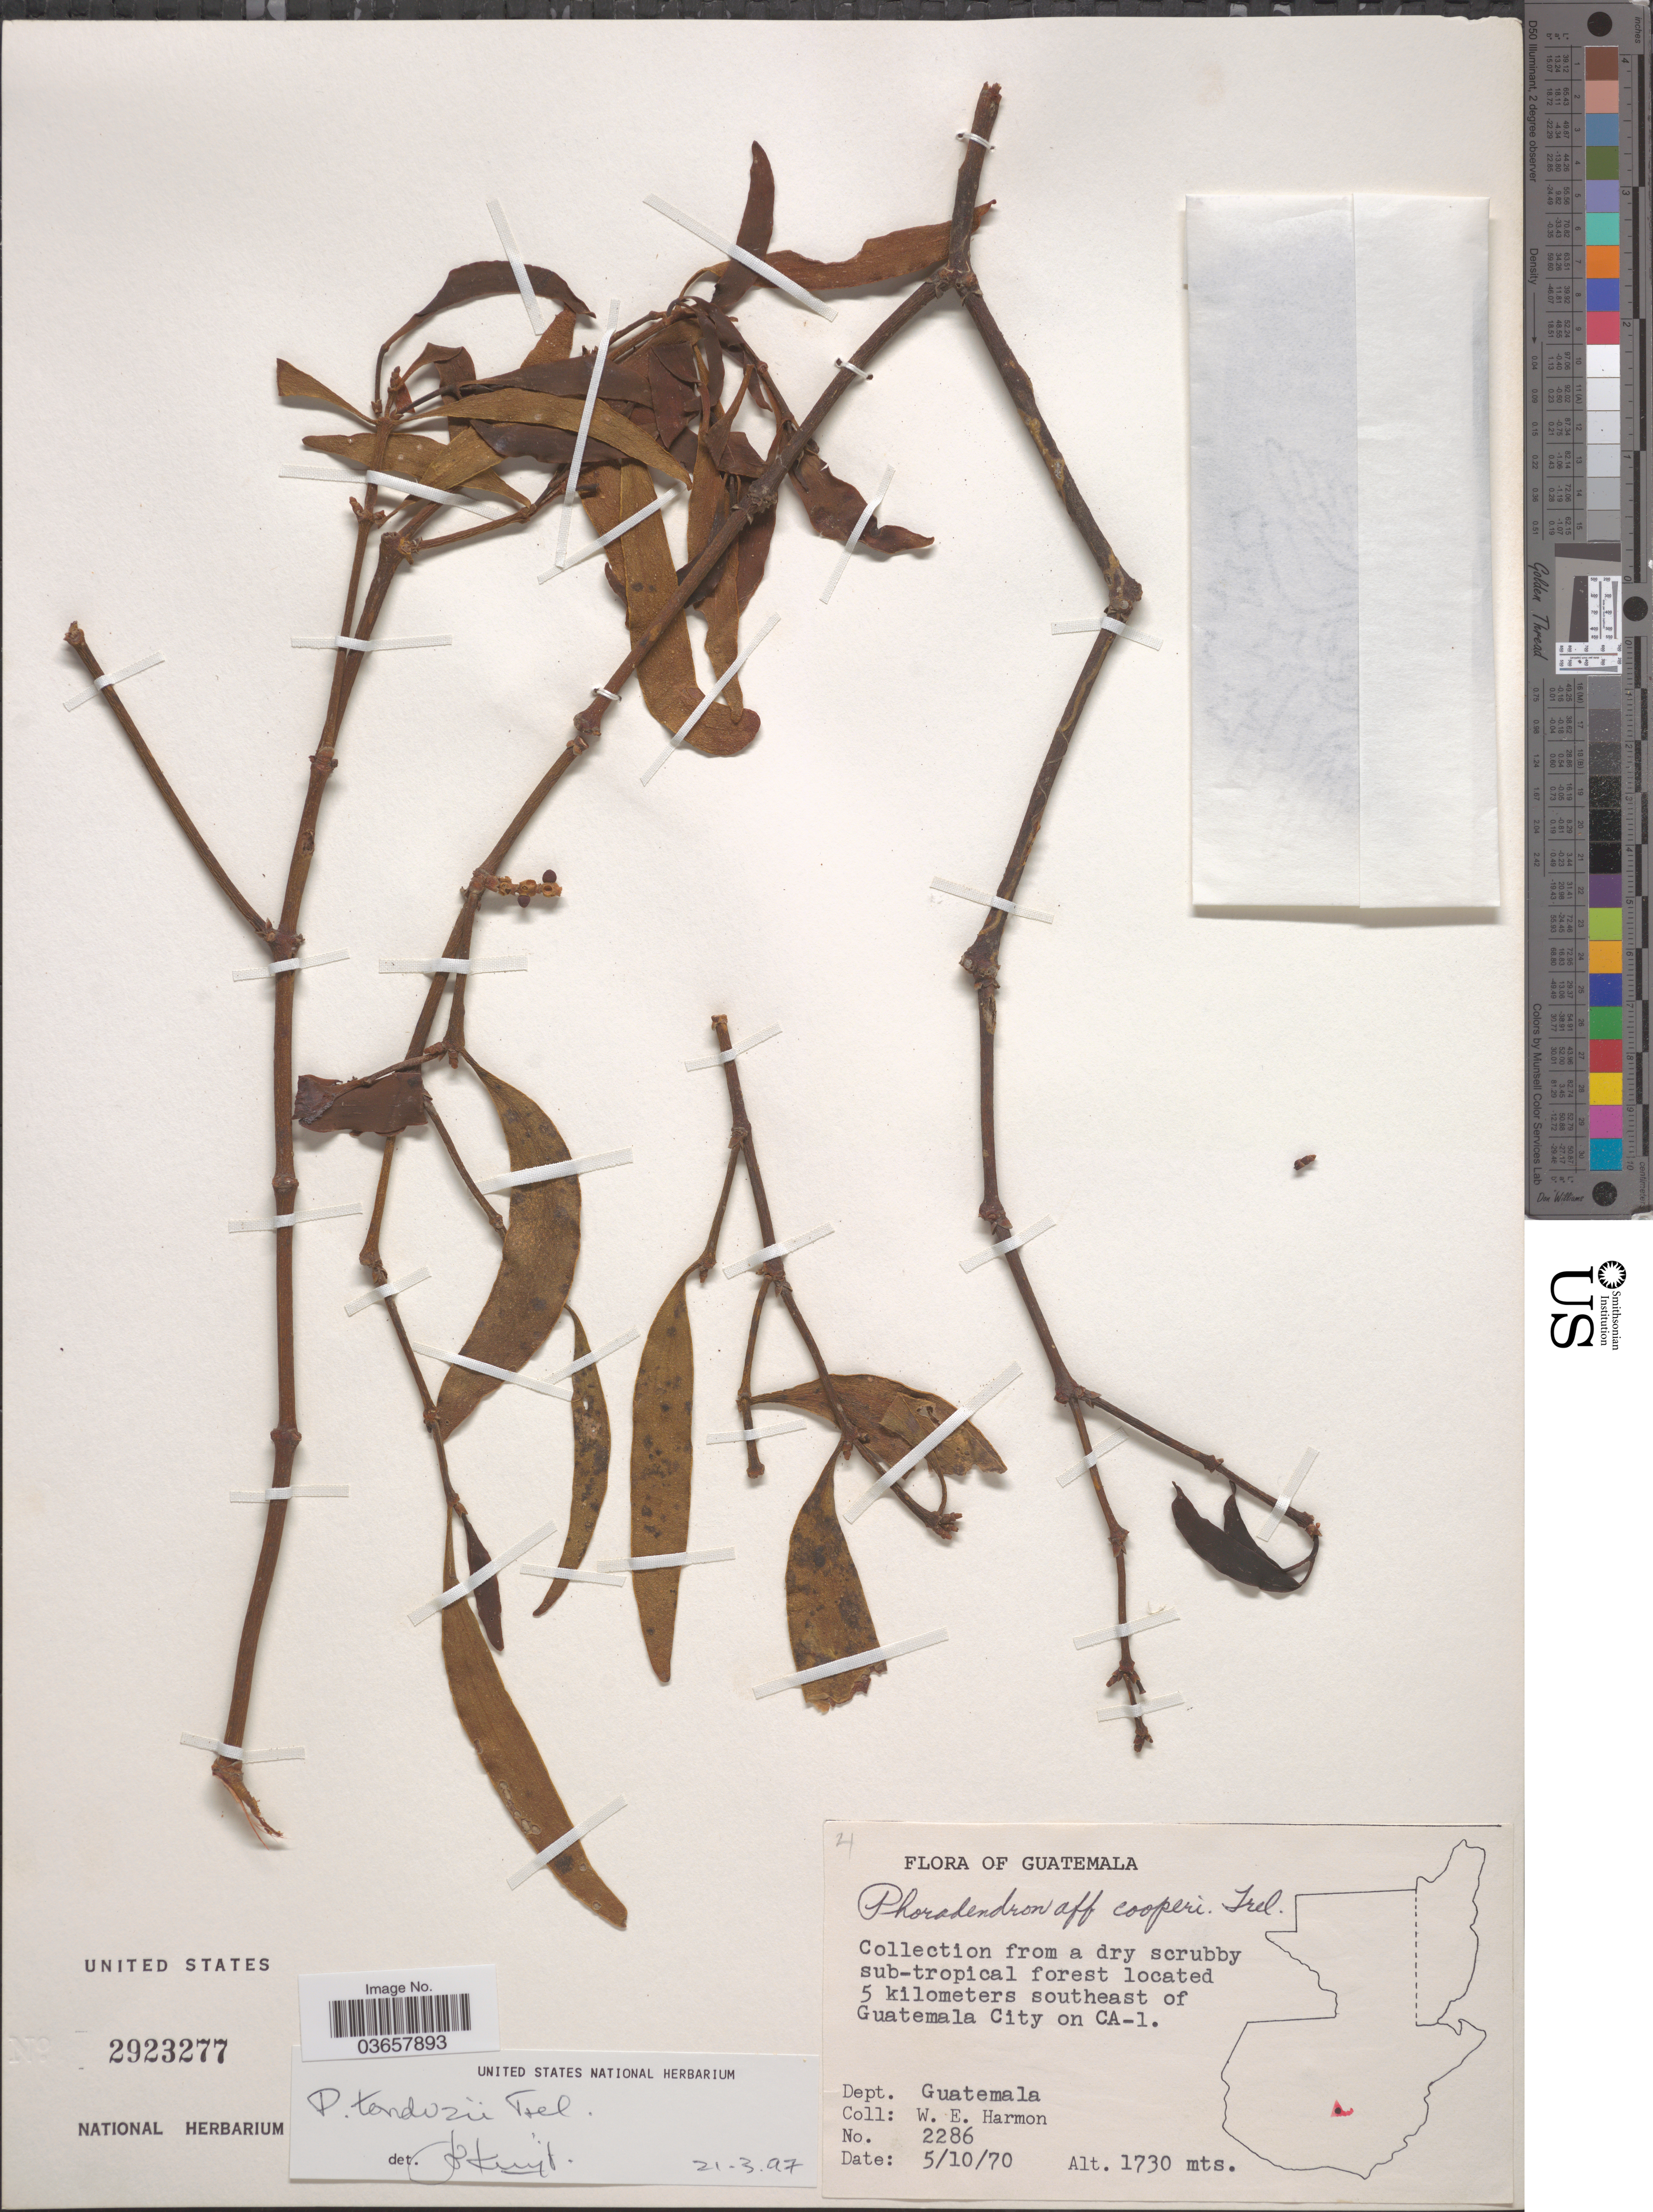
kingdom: Plantae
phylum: Tracheophyta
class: Magnoliopsida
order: Santalales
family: Viscaceae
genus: Phoradendron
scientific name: Phoradendron tonduzii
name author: Trel.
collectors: W. E. Harmon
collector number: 2286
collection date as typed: Transcribed d/m/y: 5/10/70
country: Guatemala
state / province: Guatemala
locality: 5 kilometers southeast of Guatemala City on CA-1. Dept. Guatemala.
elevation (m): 1730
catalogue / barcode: US 2923277